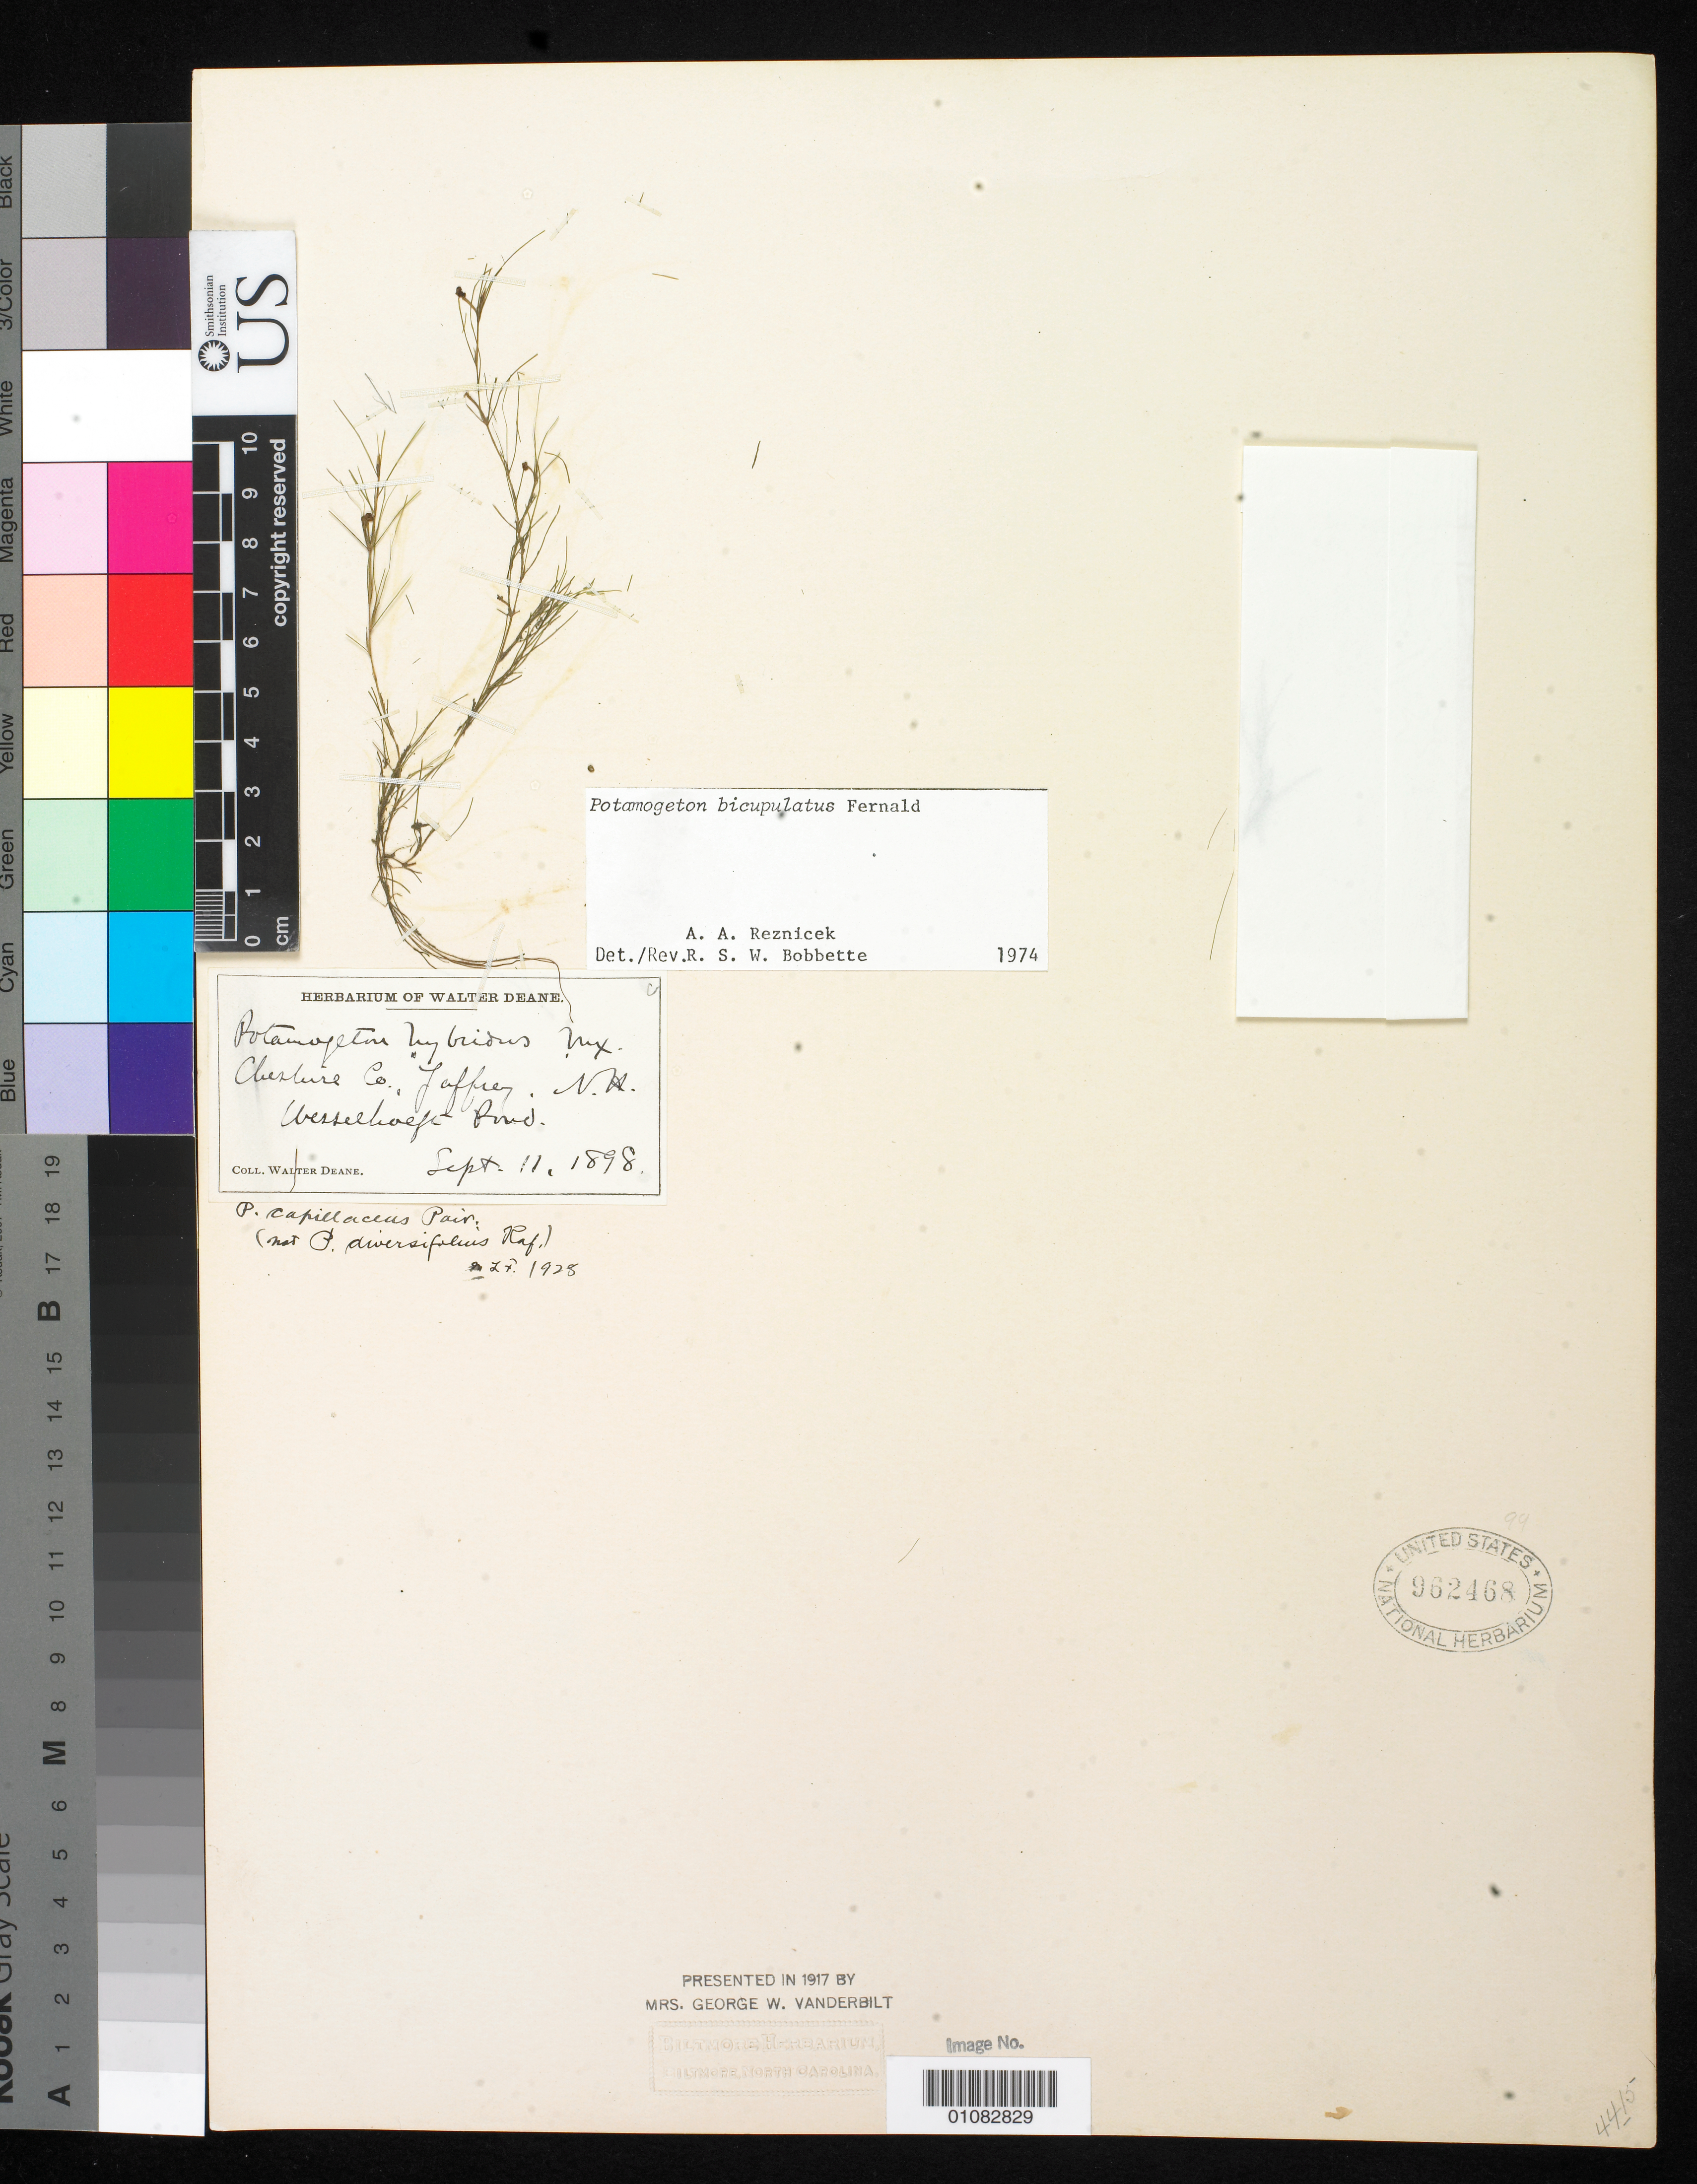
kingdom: Plantae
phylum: Tracheophyta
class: Liliopsida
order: Alismatales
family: Potamogetonaceae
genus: Potamogeton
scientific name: Potamogeton bicupulatus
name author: Fernald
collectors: W. Deane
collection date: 1898-09-11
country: United States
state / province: New York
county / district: Cheshire County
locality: Laffrey, Wesselhoeft Pond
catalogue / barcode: US 962468